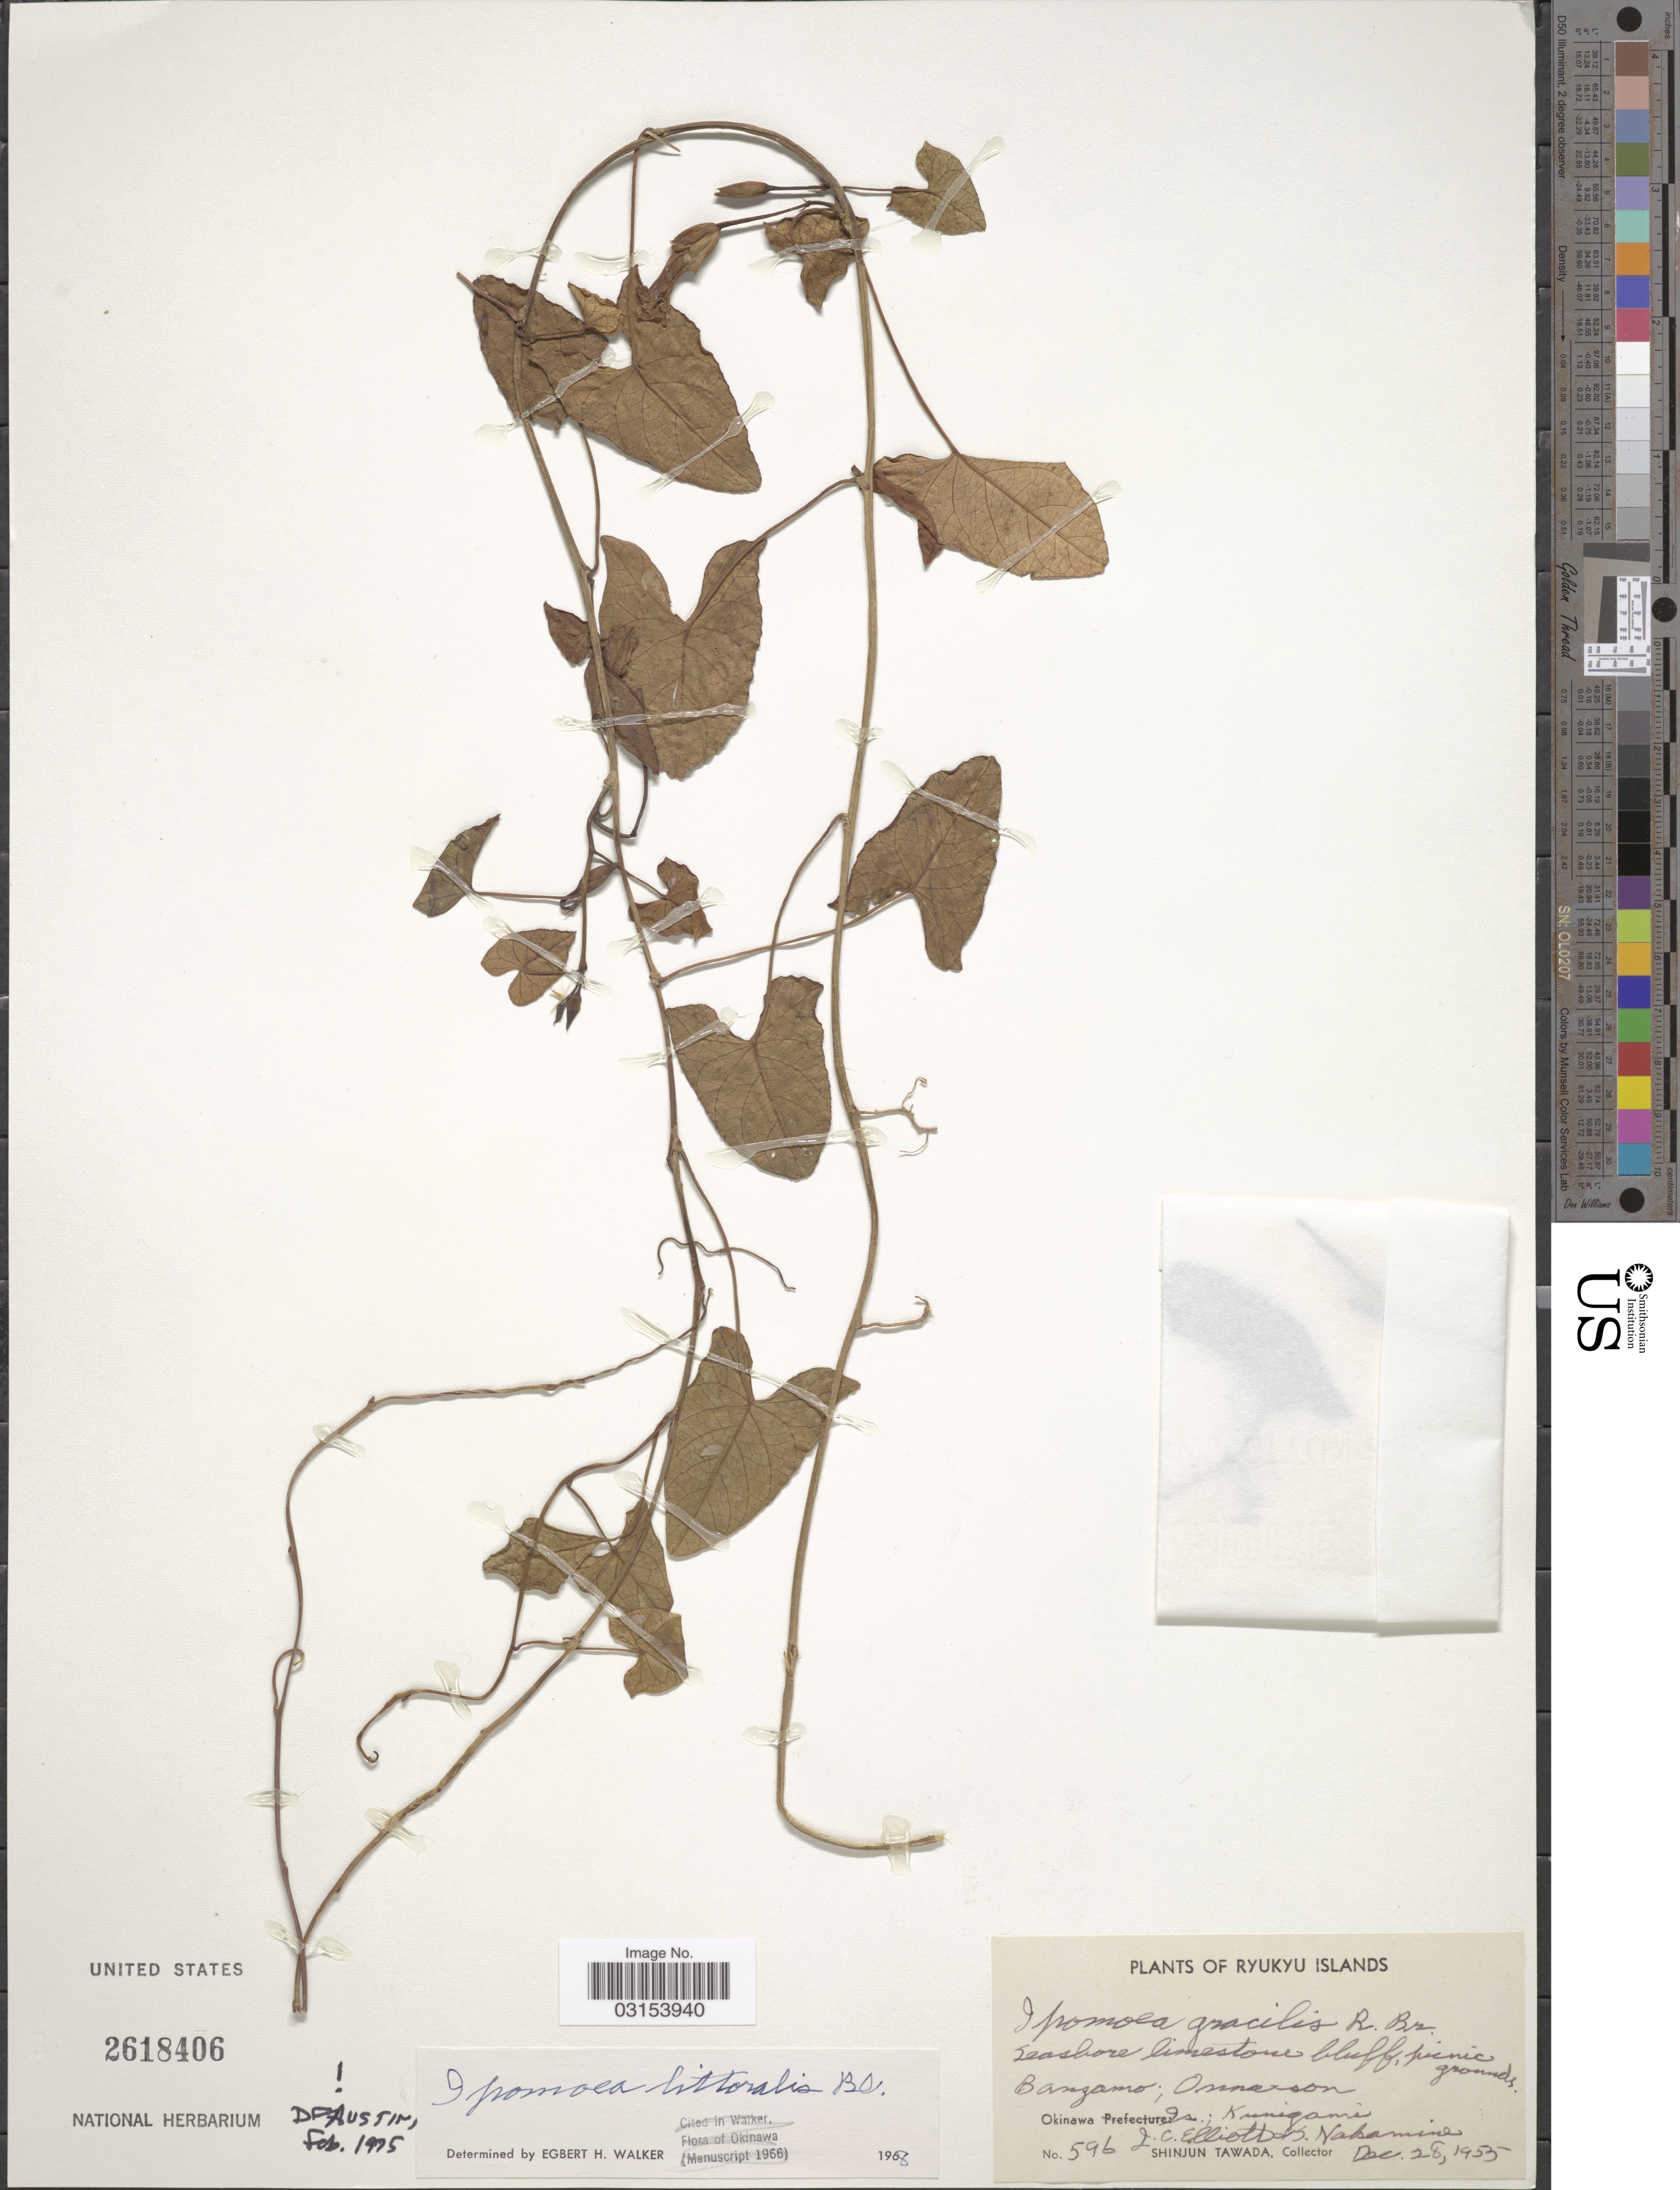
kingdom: Plantae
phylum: Tracheophyta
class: Magnoliopsida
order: Solanales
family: Convolvulaceae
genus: Ipomoea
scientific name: Ipomoea littoralis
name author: Blume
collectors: J. Elliot, S. Nakamine & S. Tawada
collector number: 596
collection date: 1955-12-28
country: Japan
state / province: Okinawa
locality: Ryukyu Islands. Banzamo; Onnason. Kunigami.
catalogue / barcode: US 2618406